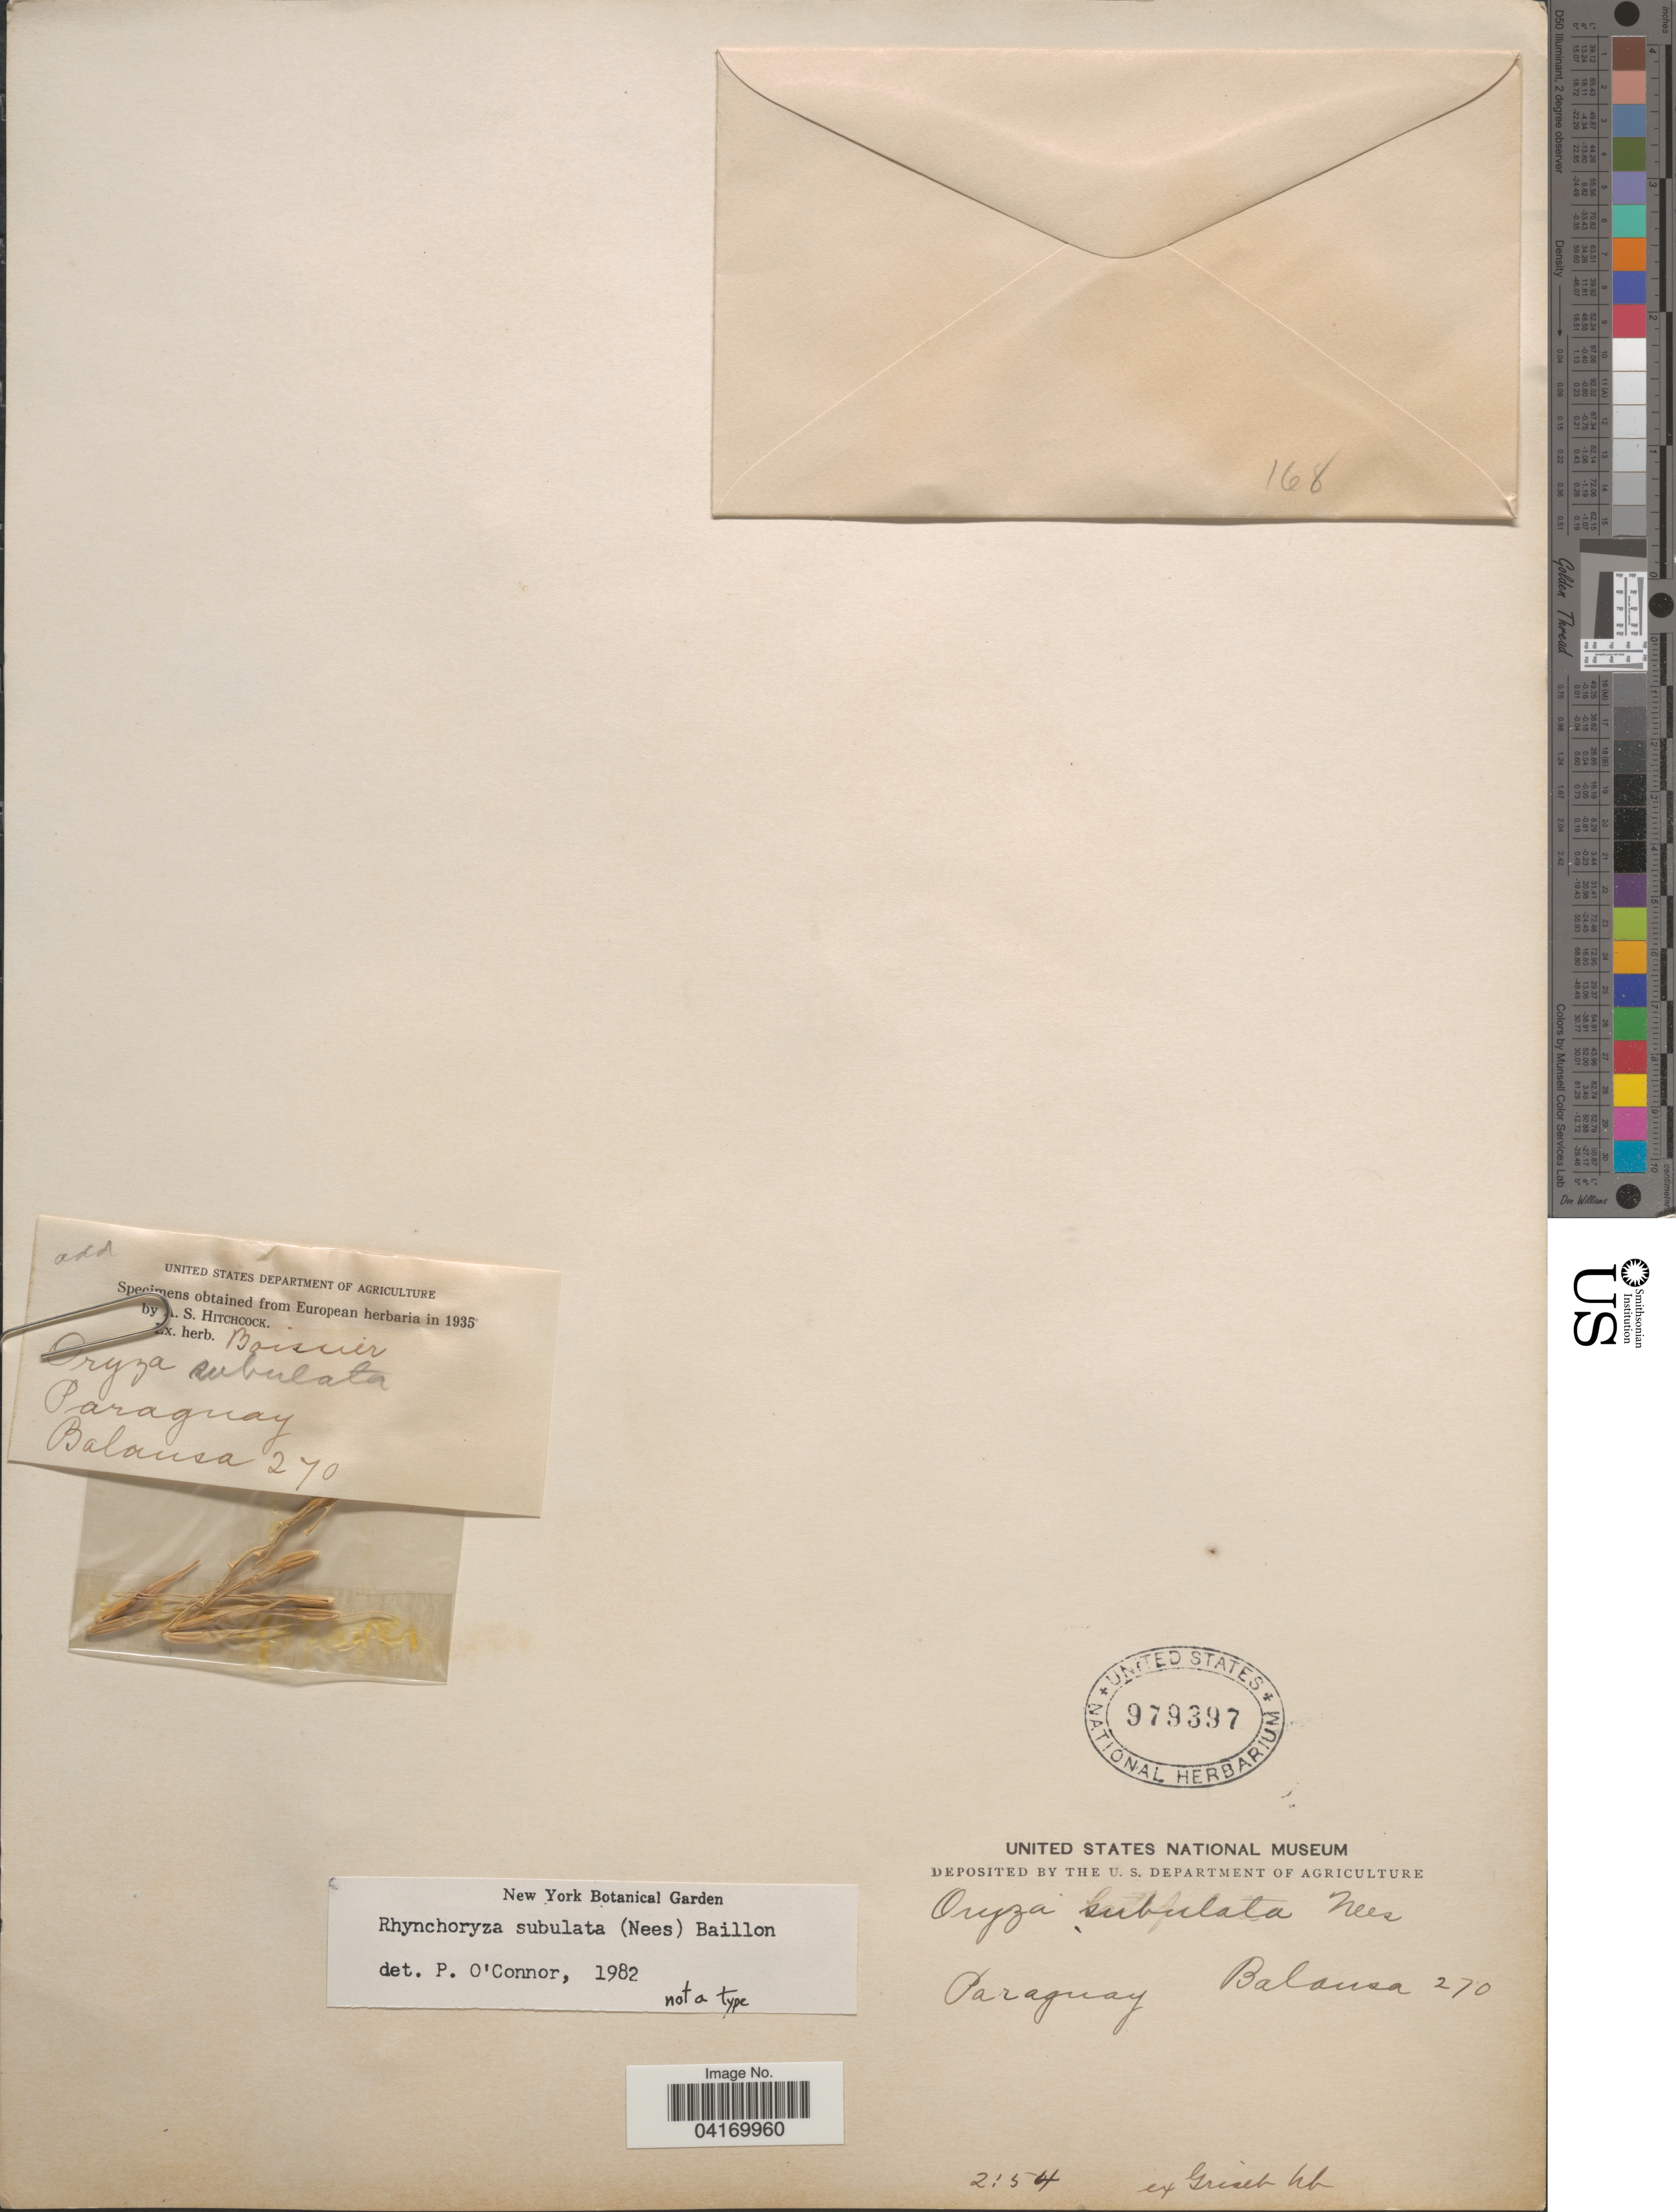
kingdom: Plantae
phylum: Tracheophyta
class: Liliopsida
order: Poales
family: Poaceae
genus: Rhynchoryza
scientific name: Rhynchoryza subulata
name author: (Nees) Baill.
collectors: -. Balansa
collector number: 270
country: Paraguay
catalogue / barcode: US 979397